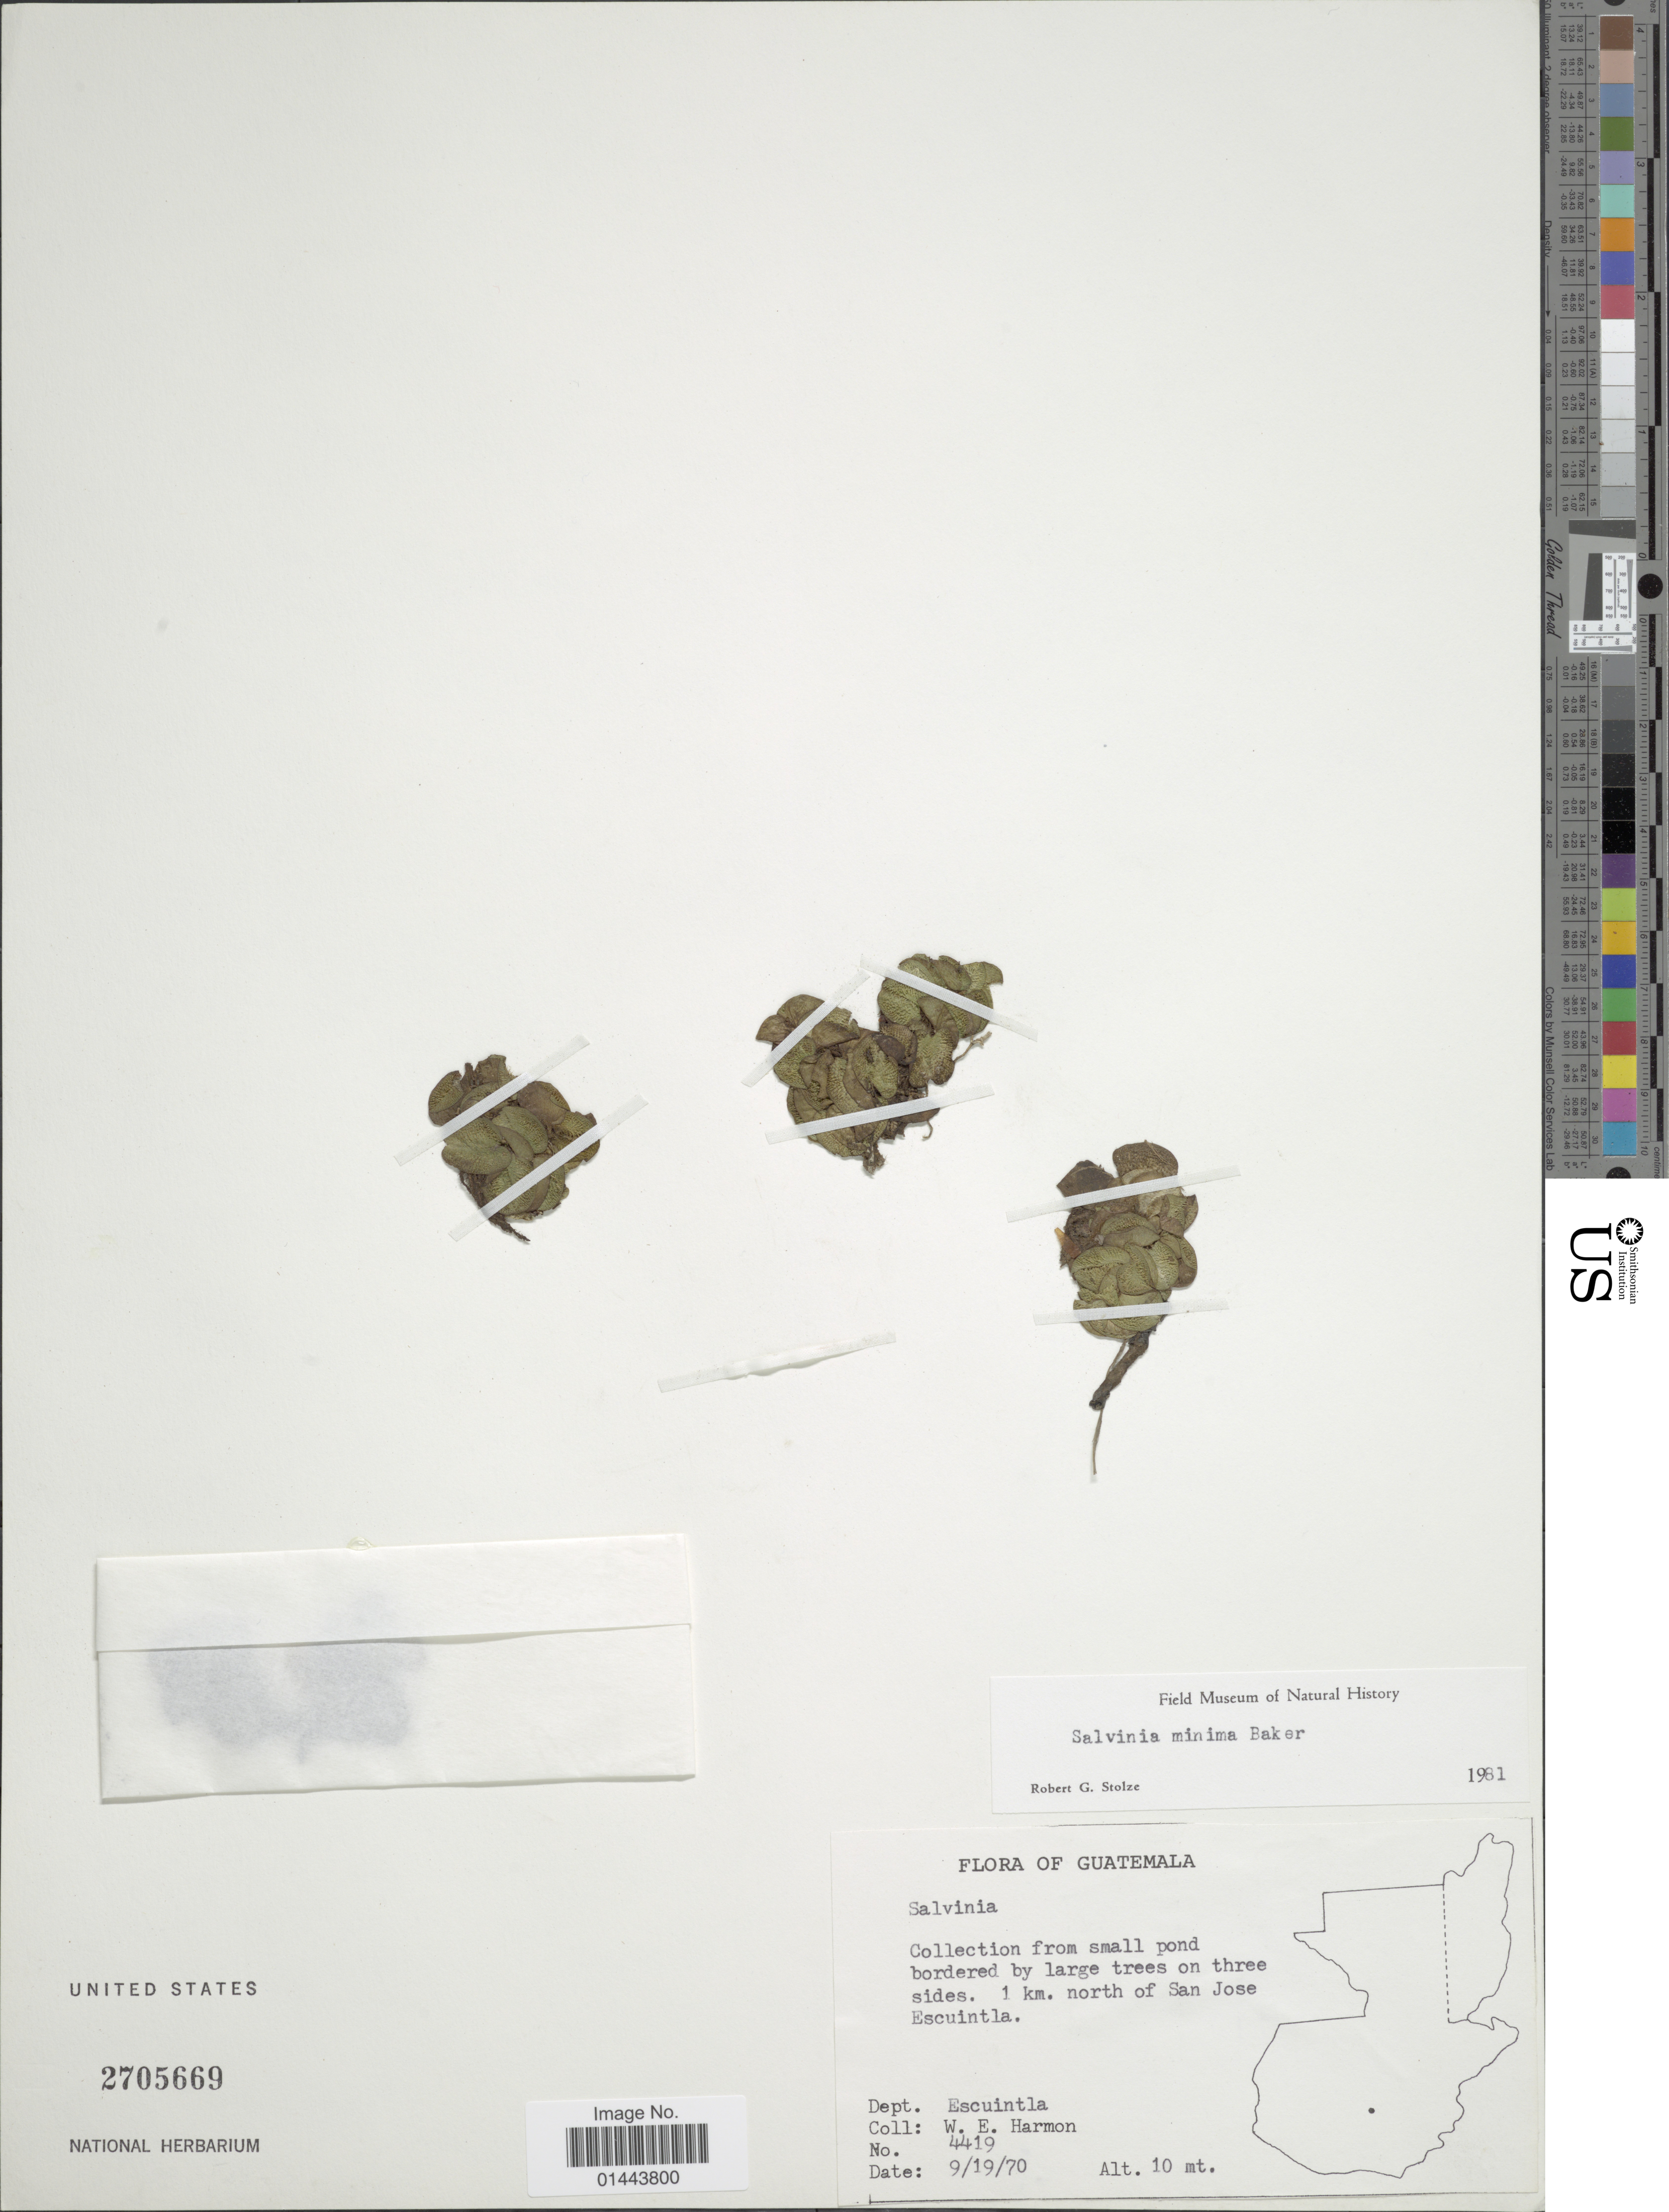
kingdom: Plantae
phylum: Tracheophyta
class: Polypodiopsida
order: Salviniales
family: Salviniaceae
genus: Salvinia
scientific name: Salvinia minima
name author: Baker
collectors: W. E. Harmon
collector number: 4419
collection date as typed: Transcribed d/m/y: 19/9/70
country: Guatemala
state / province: Escuintla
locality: Small pond bordered by large trees on three sides, 1 km. north of San Jose Escuintla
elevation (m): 10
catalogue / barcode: US 2705669